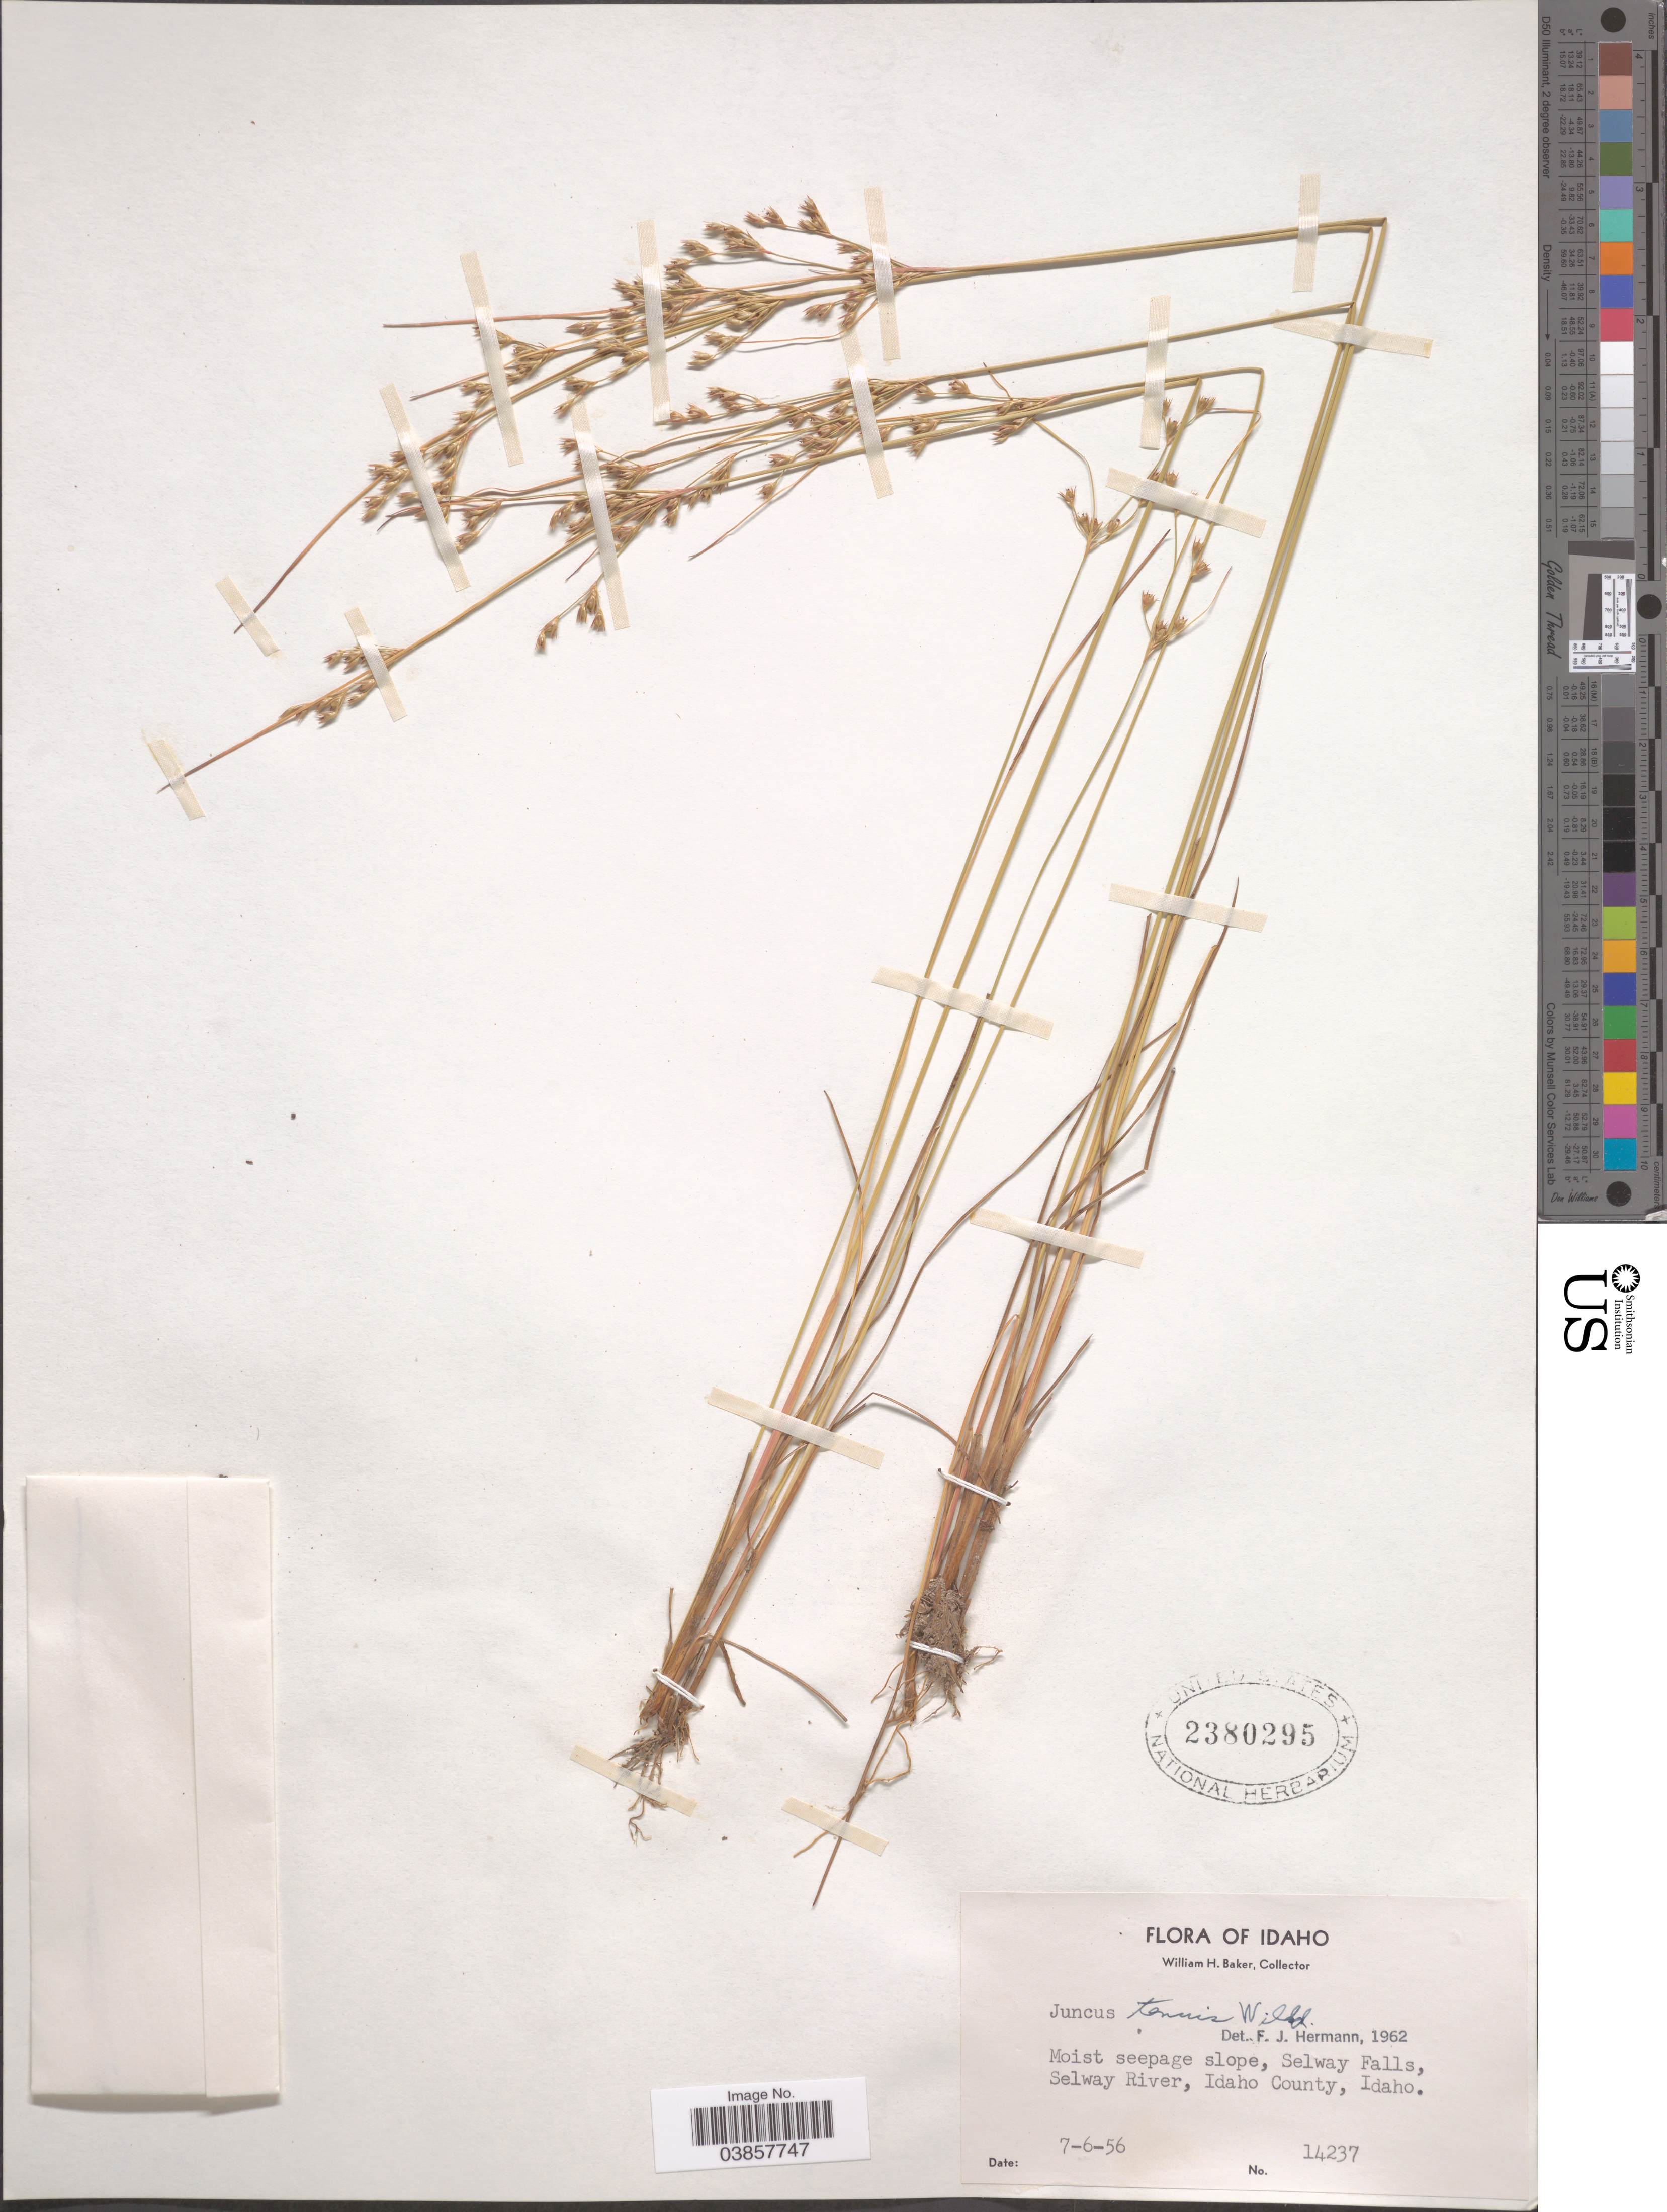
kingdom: Plantae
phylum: Tracheophyta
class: Liliopsida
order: Poales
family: Juncaceae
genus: Juncus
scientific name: Juncus tenuis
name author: Willd.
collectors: W. H. Baker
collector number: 14237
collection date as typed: Transcribed d/m/y: 6/7/56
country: United States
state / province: Idaho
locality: Moist seepage slope, Selway Falls, Selway River, Idaho County.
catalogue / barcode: US 2380295